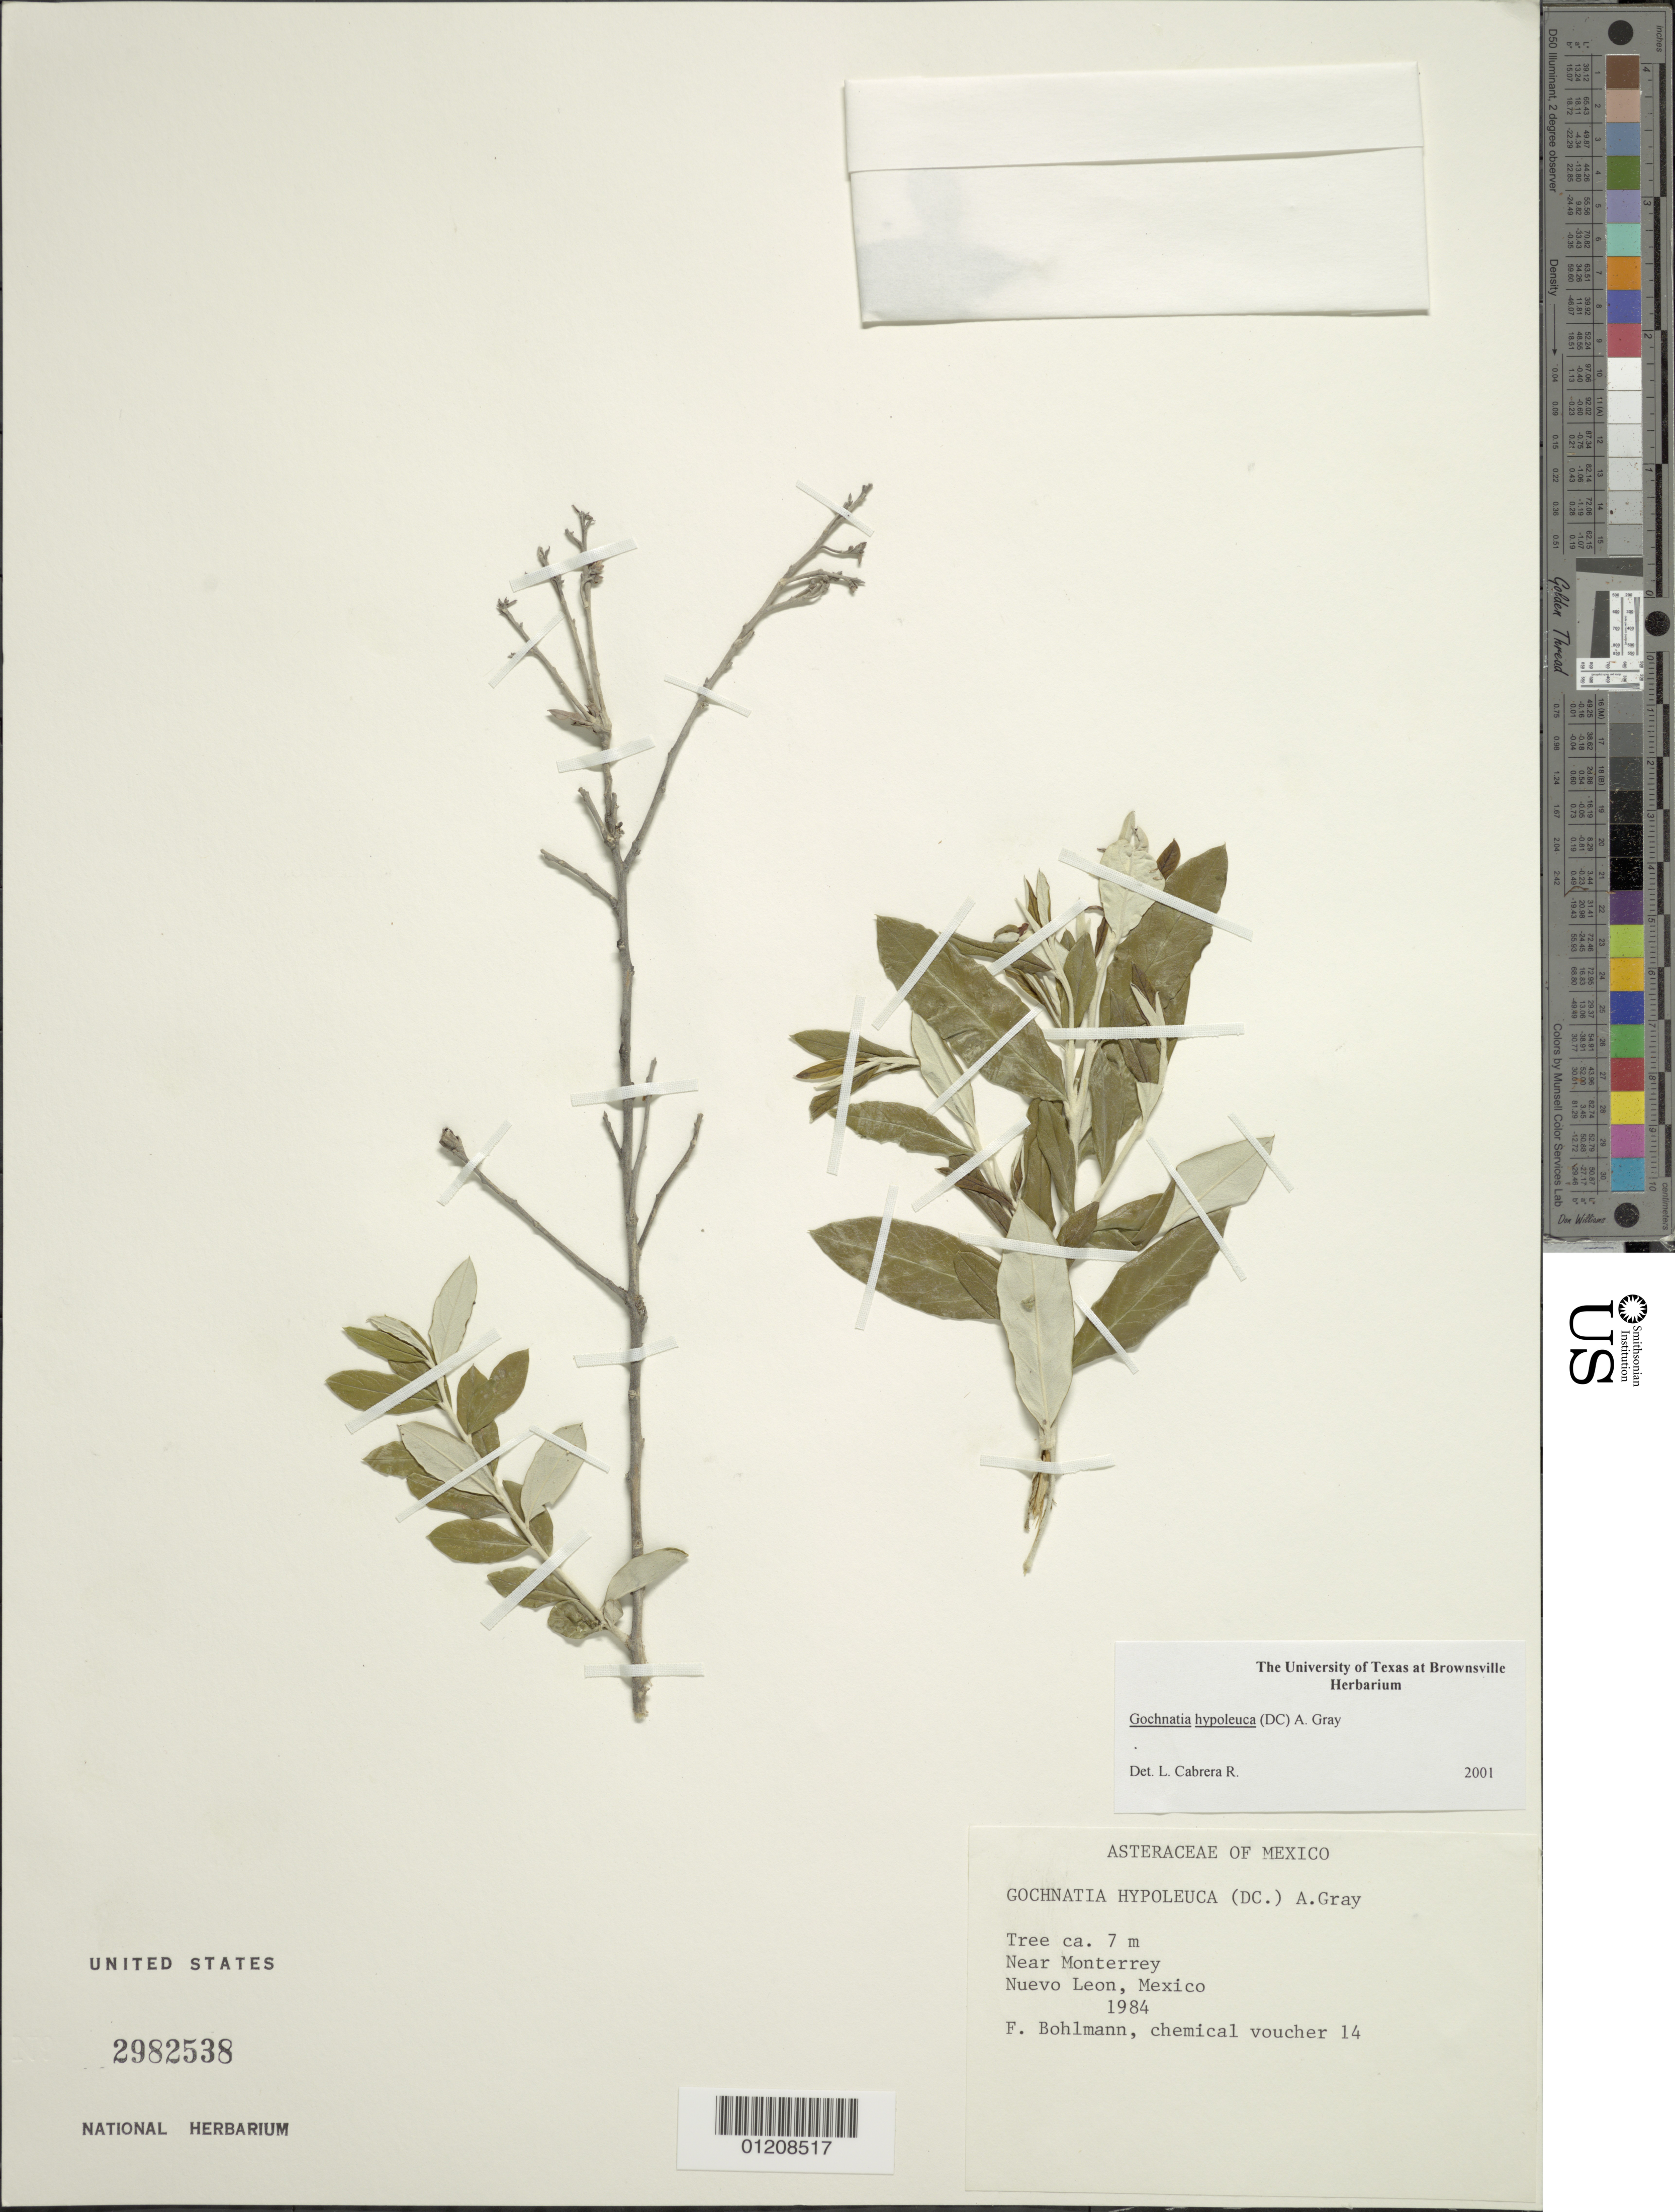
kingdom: Plantae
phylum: Tracheophyta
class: Magnoliopsida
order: Asterales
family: Asteraceae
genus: Nahuatlea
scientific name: Nahuatlea hypoleuca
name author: (DC.) V.A. Funk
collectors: Bohlmann, F.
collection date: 1984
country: Mexico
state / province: Nuevo León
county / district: Monterrey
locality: Near Monterrey; Nuevo Leon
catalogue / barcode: US 2982538